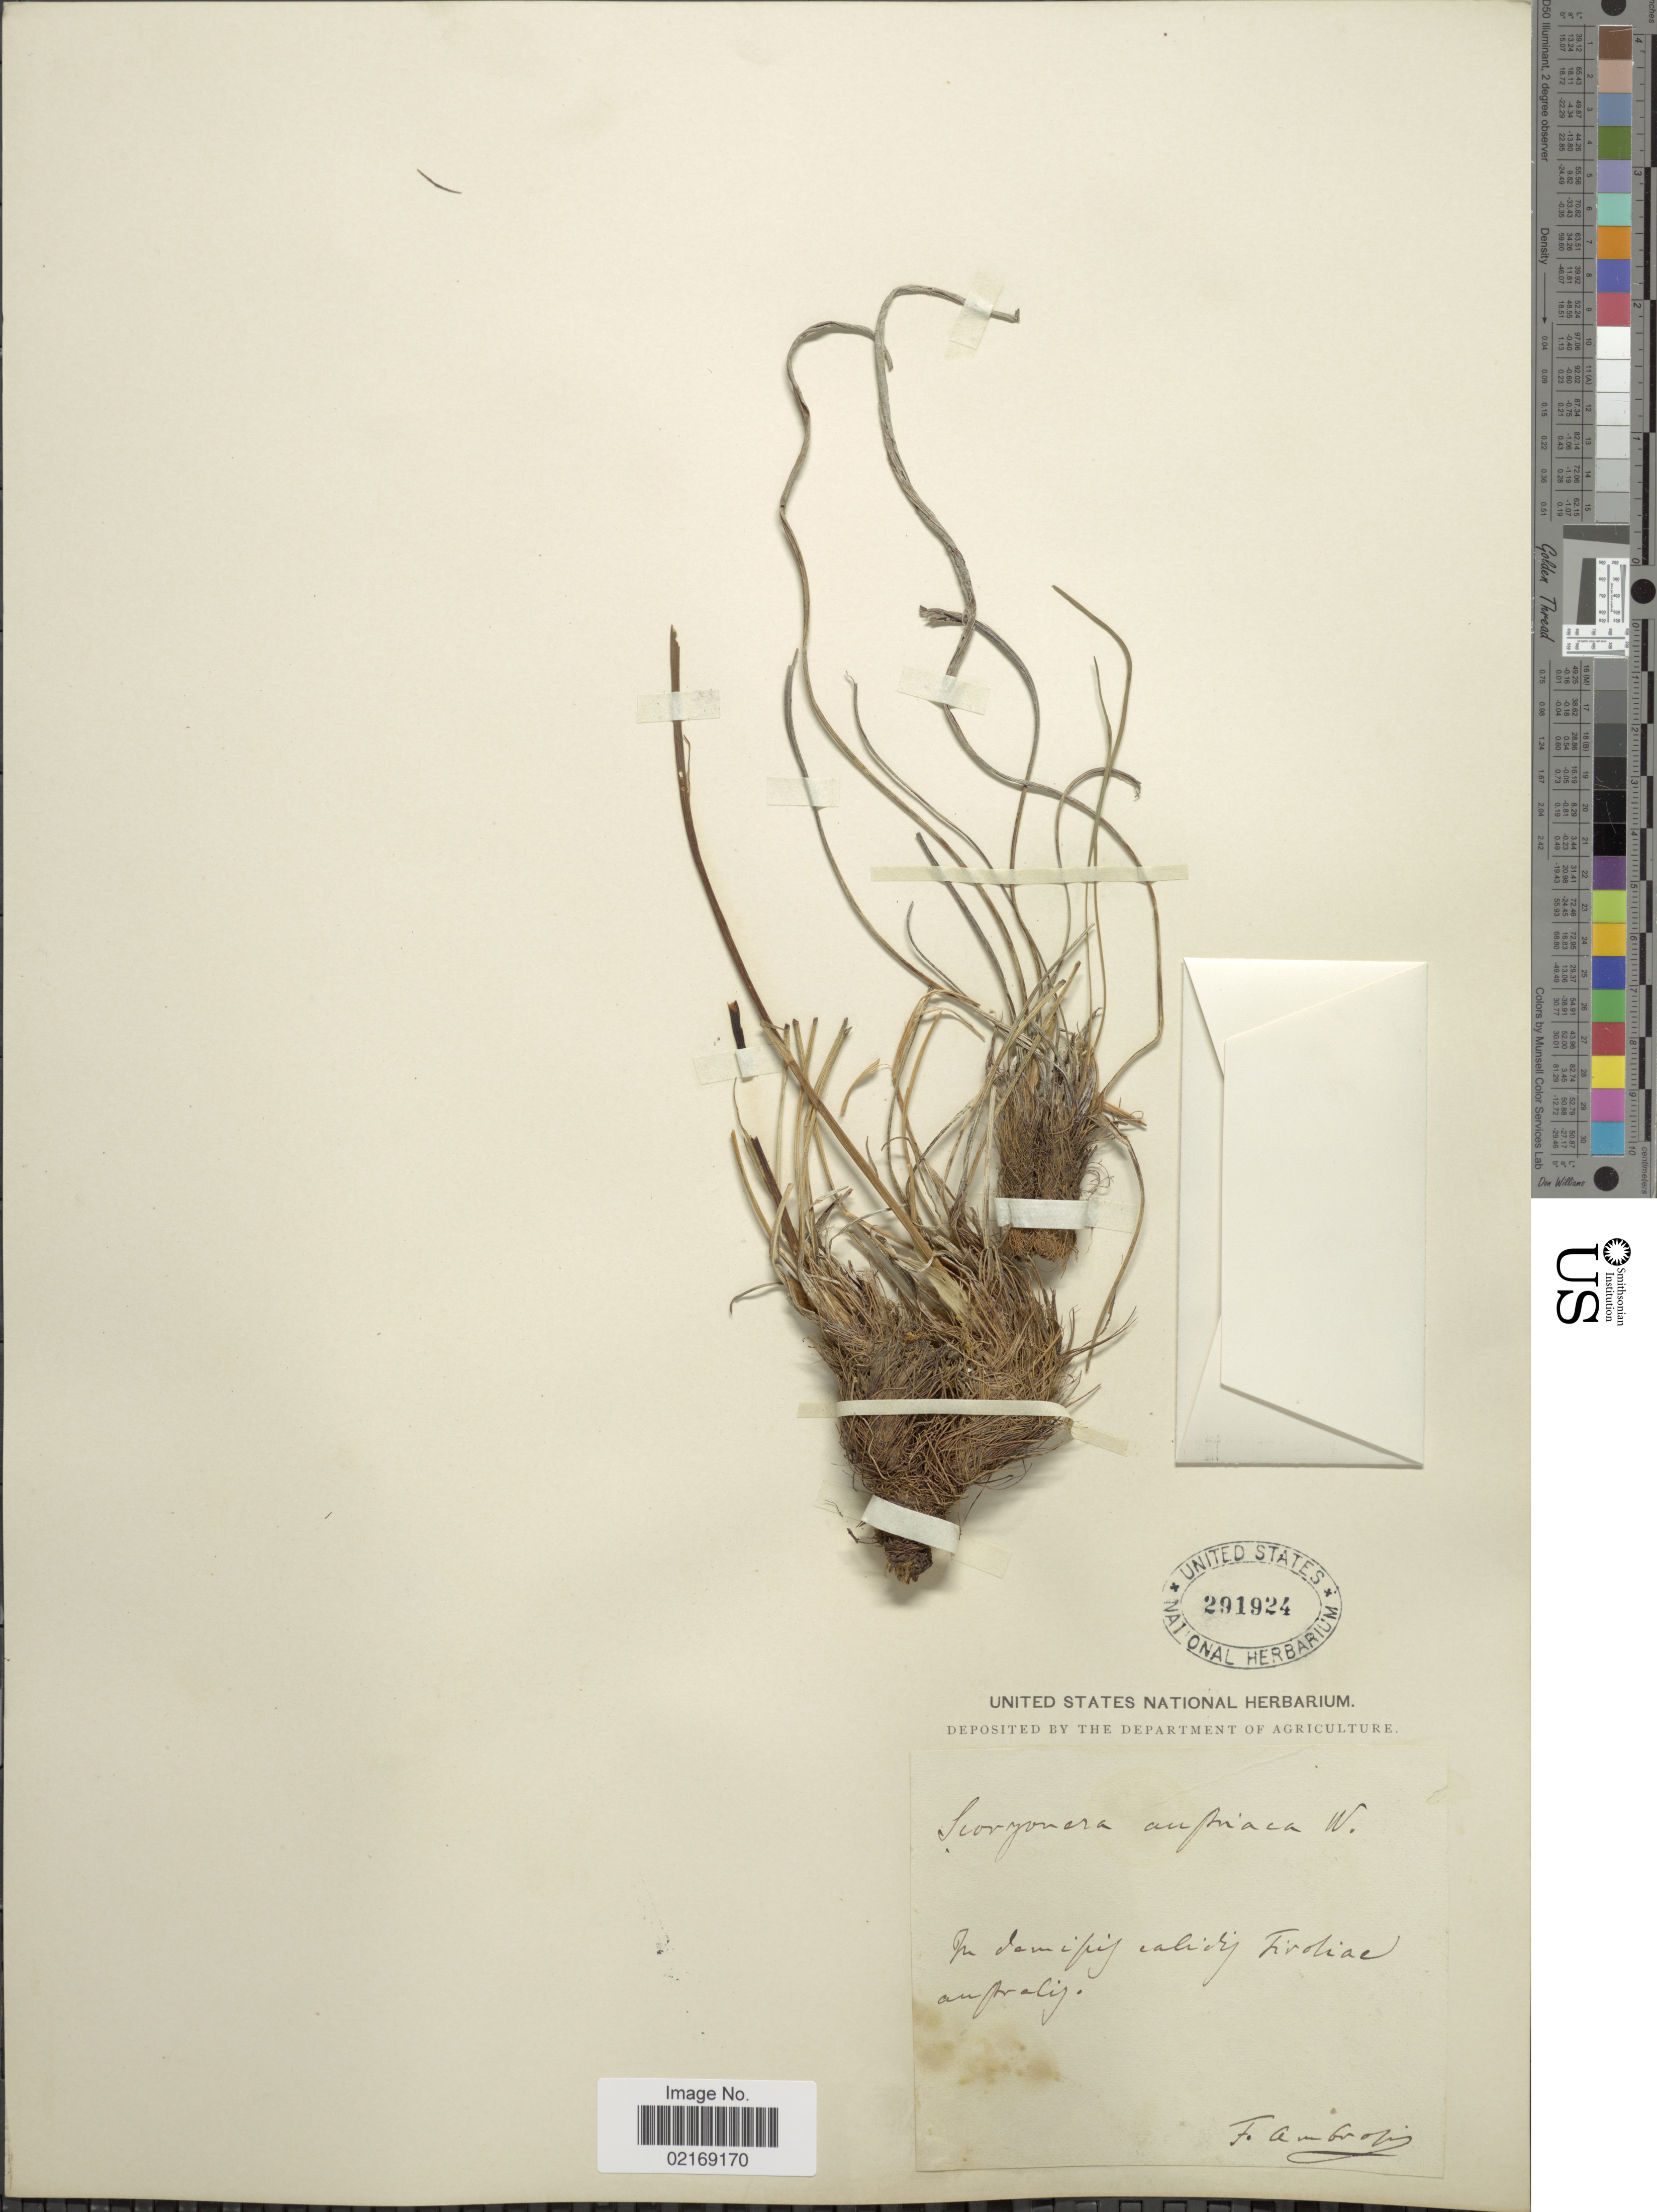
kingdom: Plantae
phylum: Tracheophyta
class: Magnoliopsida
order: Asterales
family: Asteraceae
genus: Scorzonera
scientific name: Scorzonera austriaca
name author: Willd.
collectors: F. Ambrosi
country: Italy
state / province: Trentino-Alto Adige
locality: In damipis calidij Firoliae anpratis [interpreted]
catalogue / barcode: US 291924